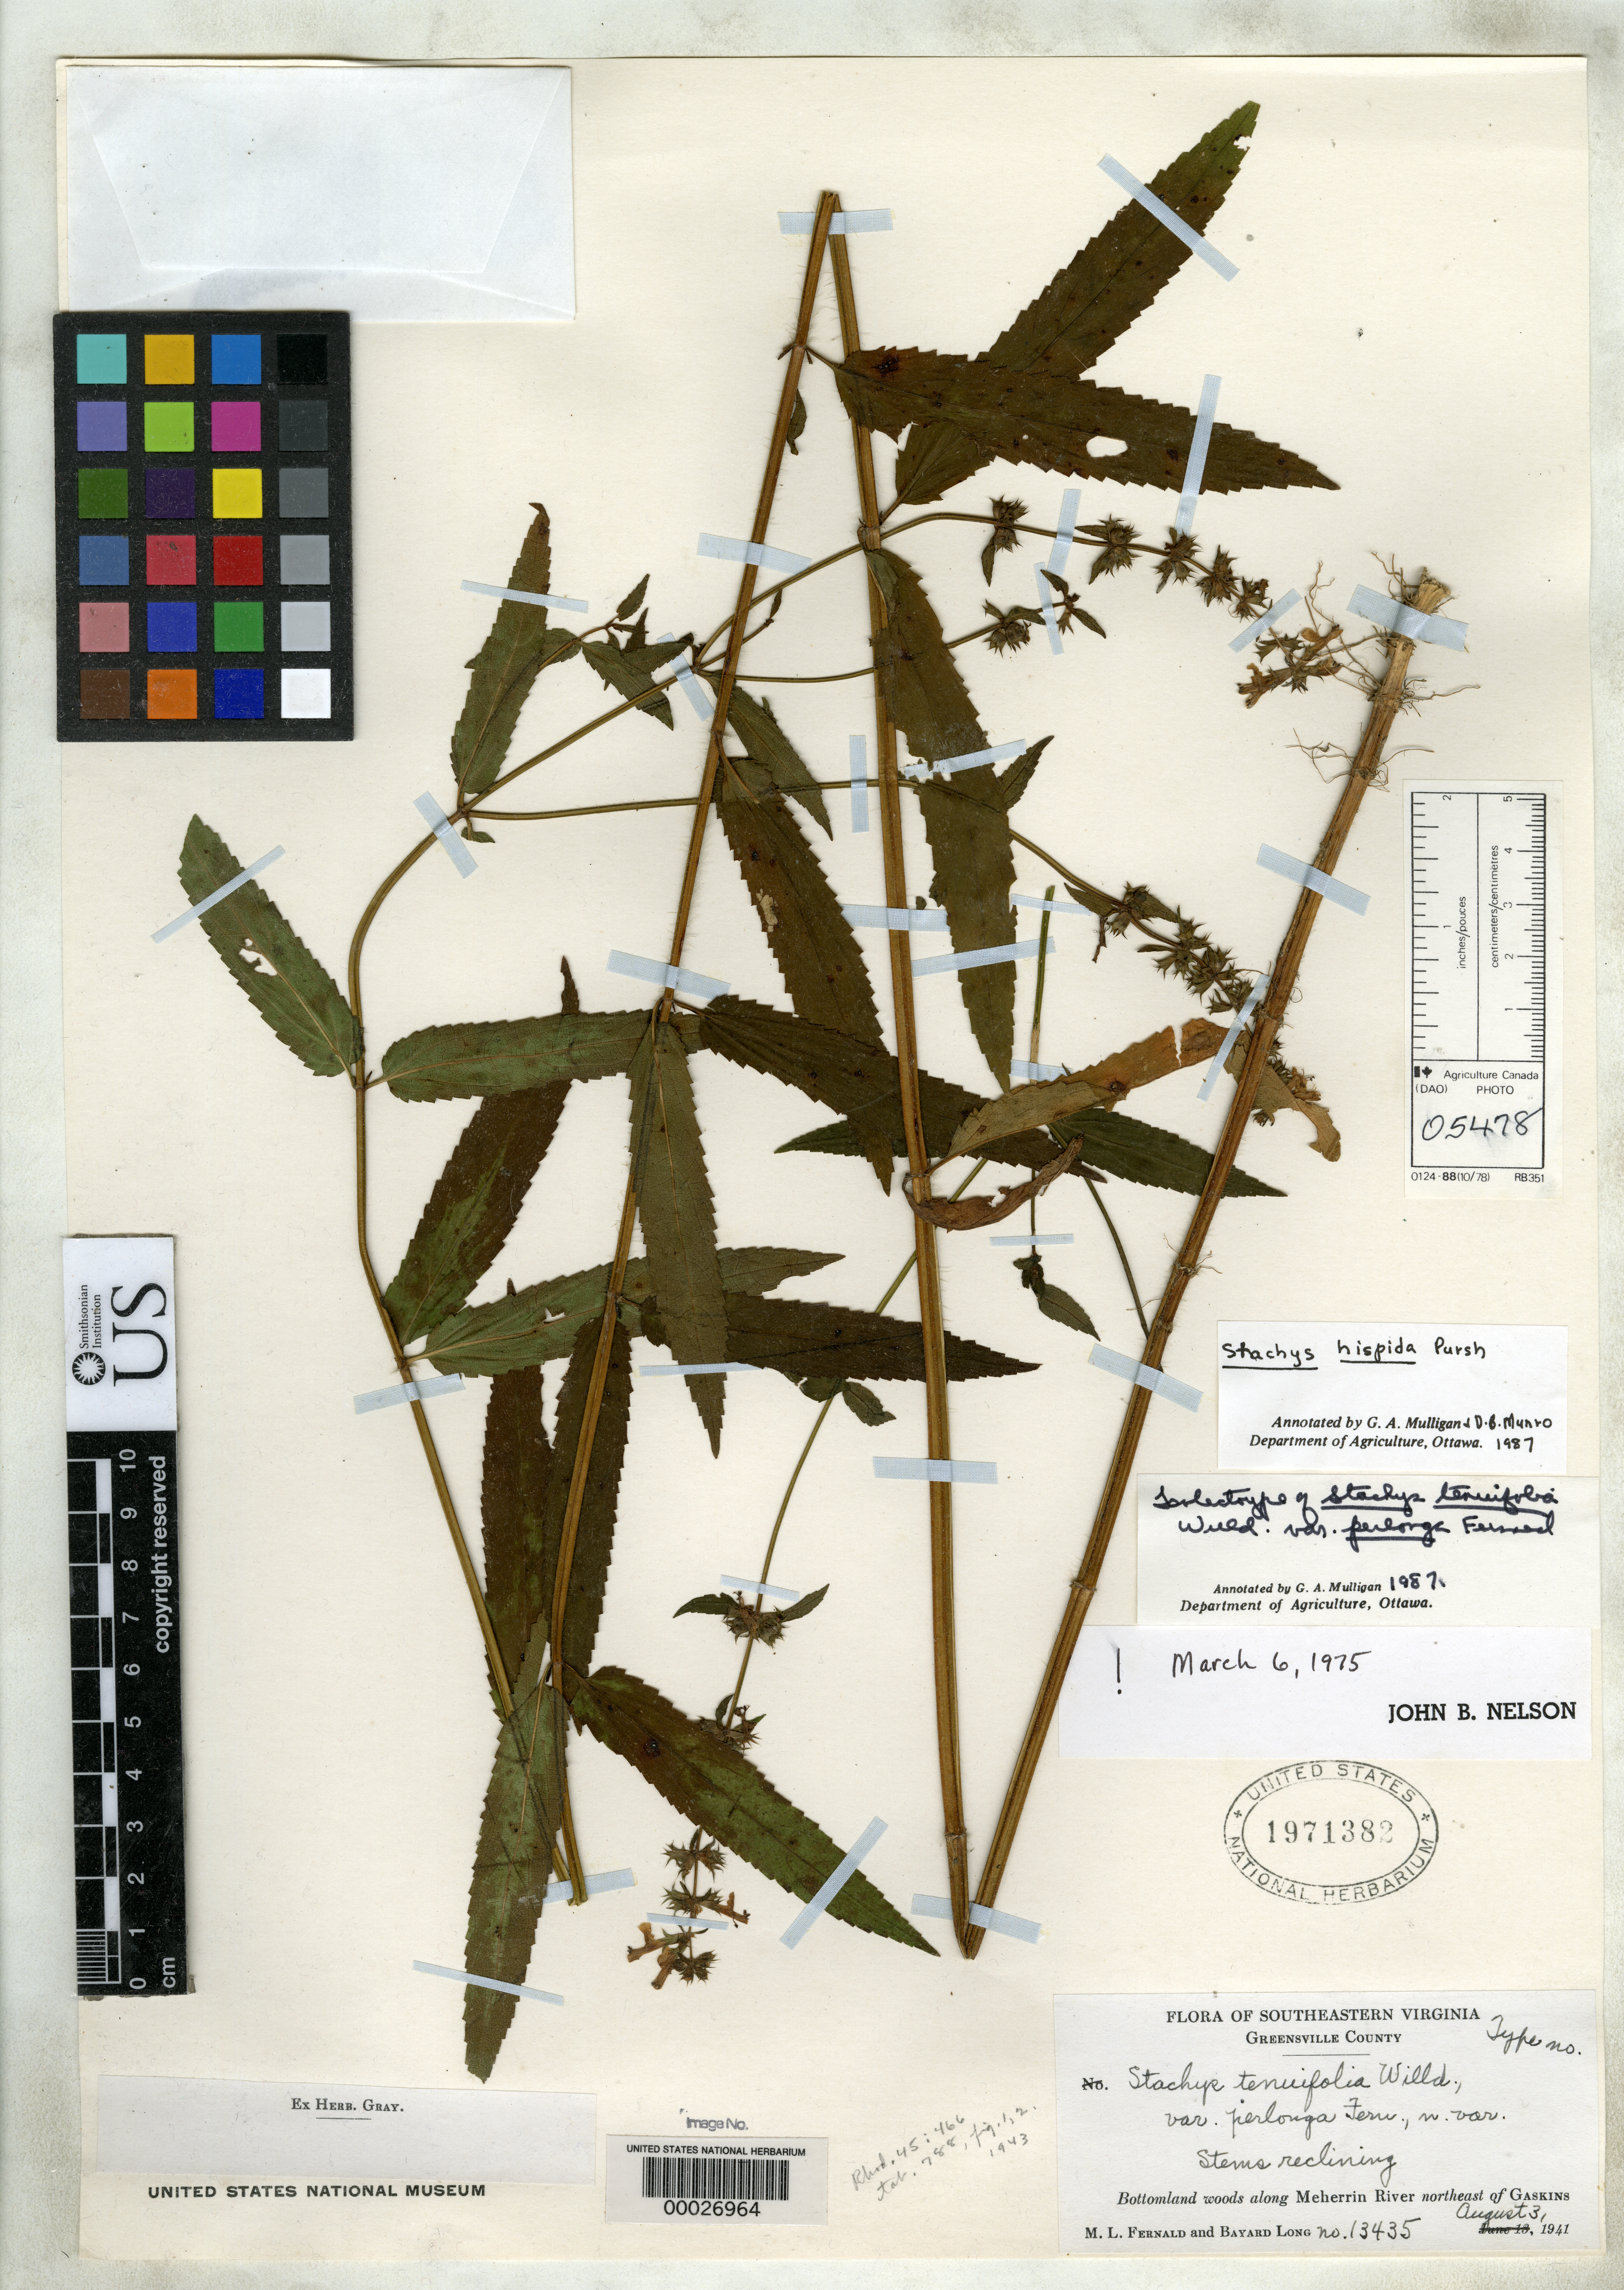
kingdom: Plantae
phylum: Tracheophyta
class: Magnoliopsida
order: Lamiales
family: Lamiaceae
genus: Stachys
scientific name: Stachys tenuifolia var. perlonga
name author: Fernald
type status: Isotype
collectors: M. L. Fernald & B. H. Long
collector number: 13435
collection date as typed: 03 Aug 1941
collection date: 1941-08-03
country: United States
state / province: Virginia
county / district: Greensville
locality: Bottomland woods along N Meherrin River NE of Gaskins.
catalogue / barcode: US 1971382